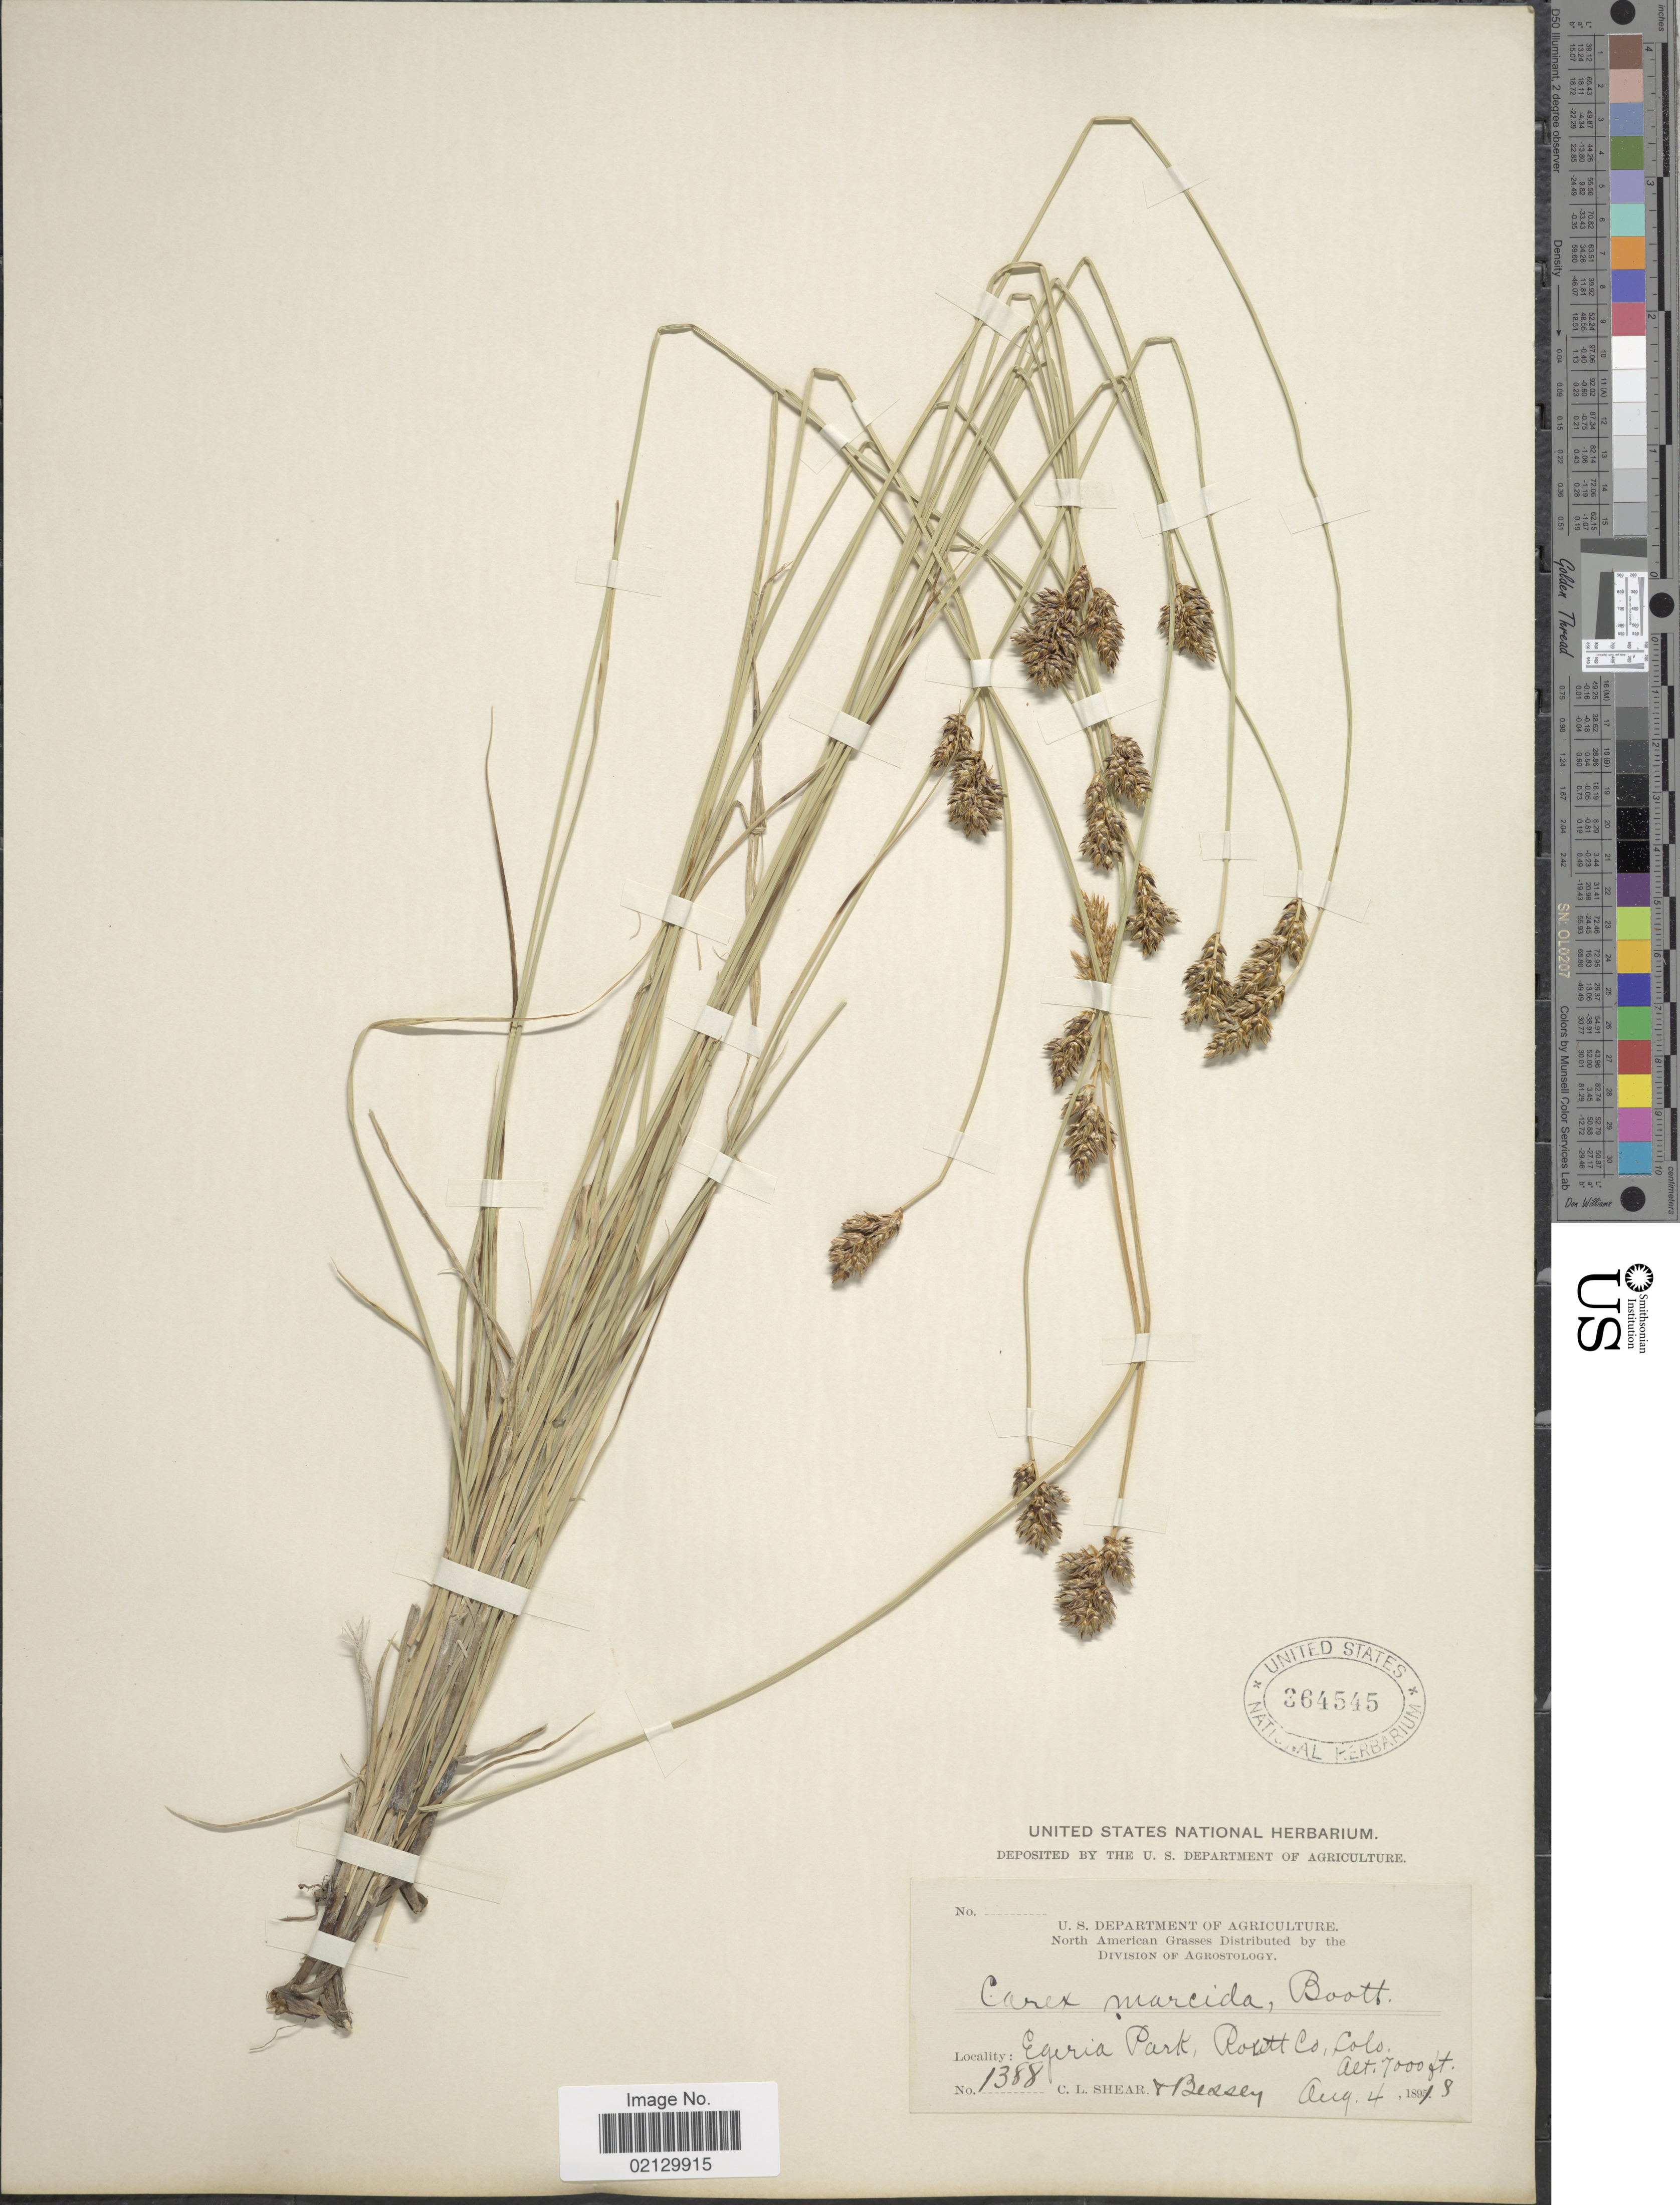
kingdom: Plantae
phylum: Tracheophyta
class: Liliopsida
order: Poales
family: Cyperaceae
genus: Carex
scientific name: Carex praegracilis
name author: W. Boott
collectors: C. L. Shear & -. Bessey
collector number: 1388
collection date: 1898-08-04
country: United States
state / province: Colorado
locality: Egeria Park, Routt Co. Colo.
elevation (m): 2134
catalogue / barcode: US 364545